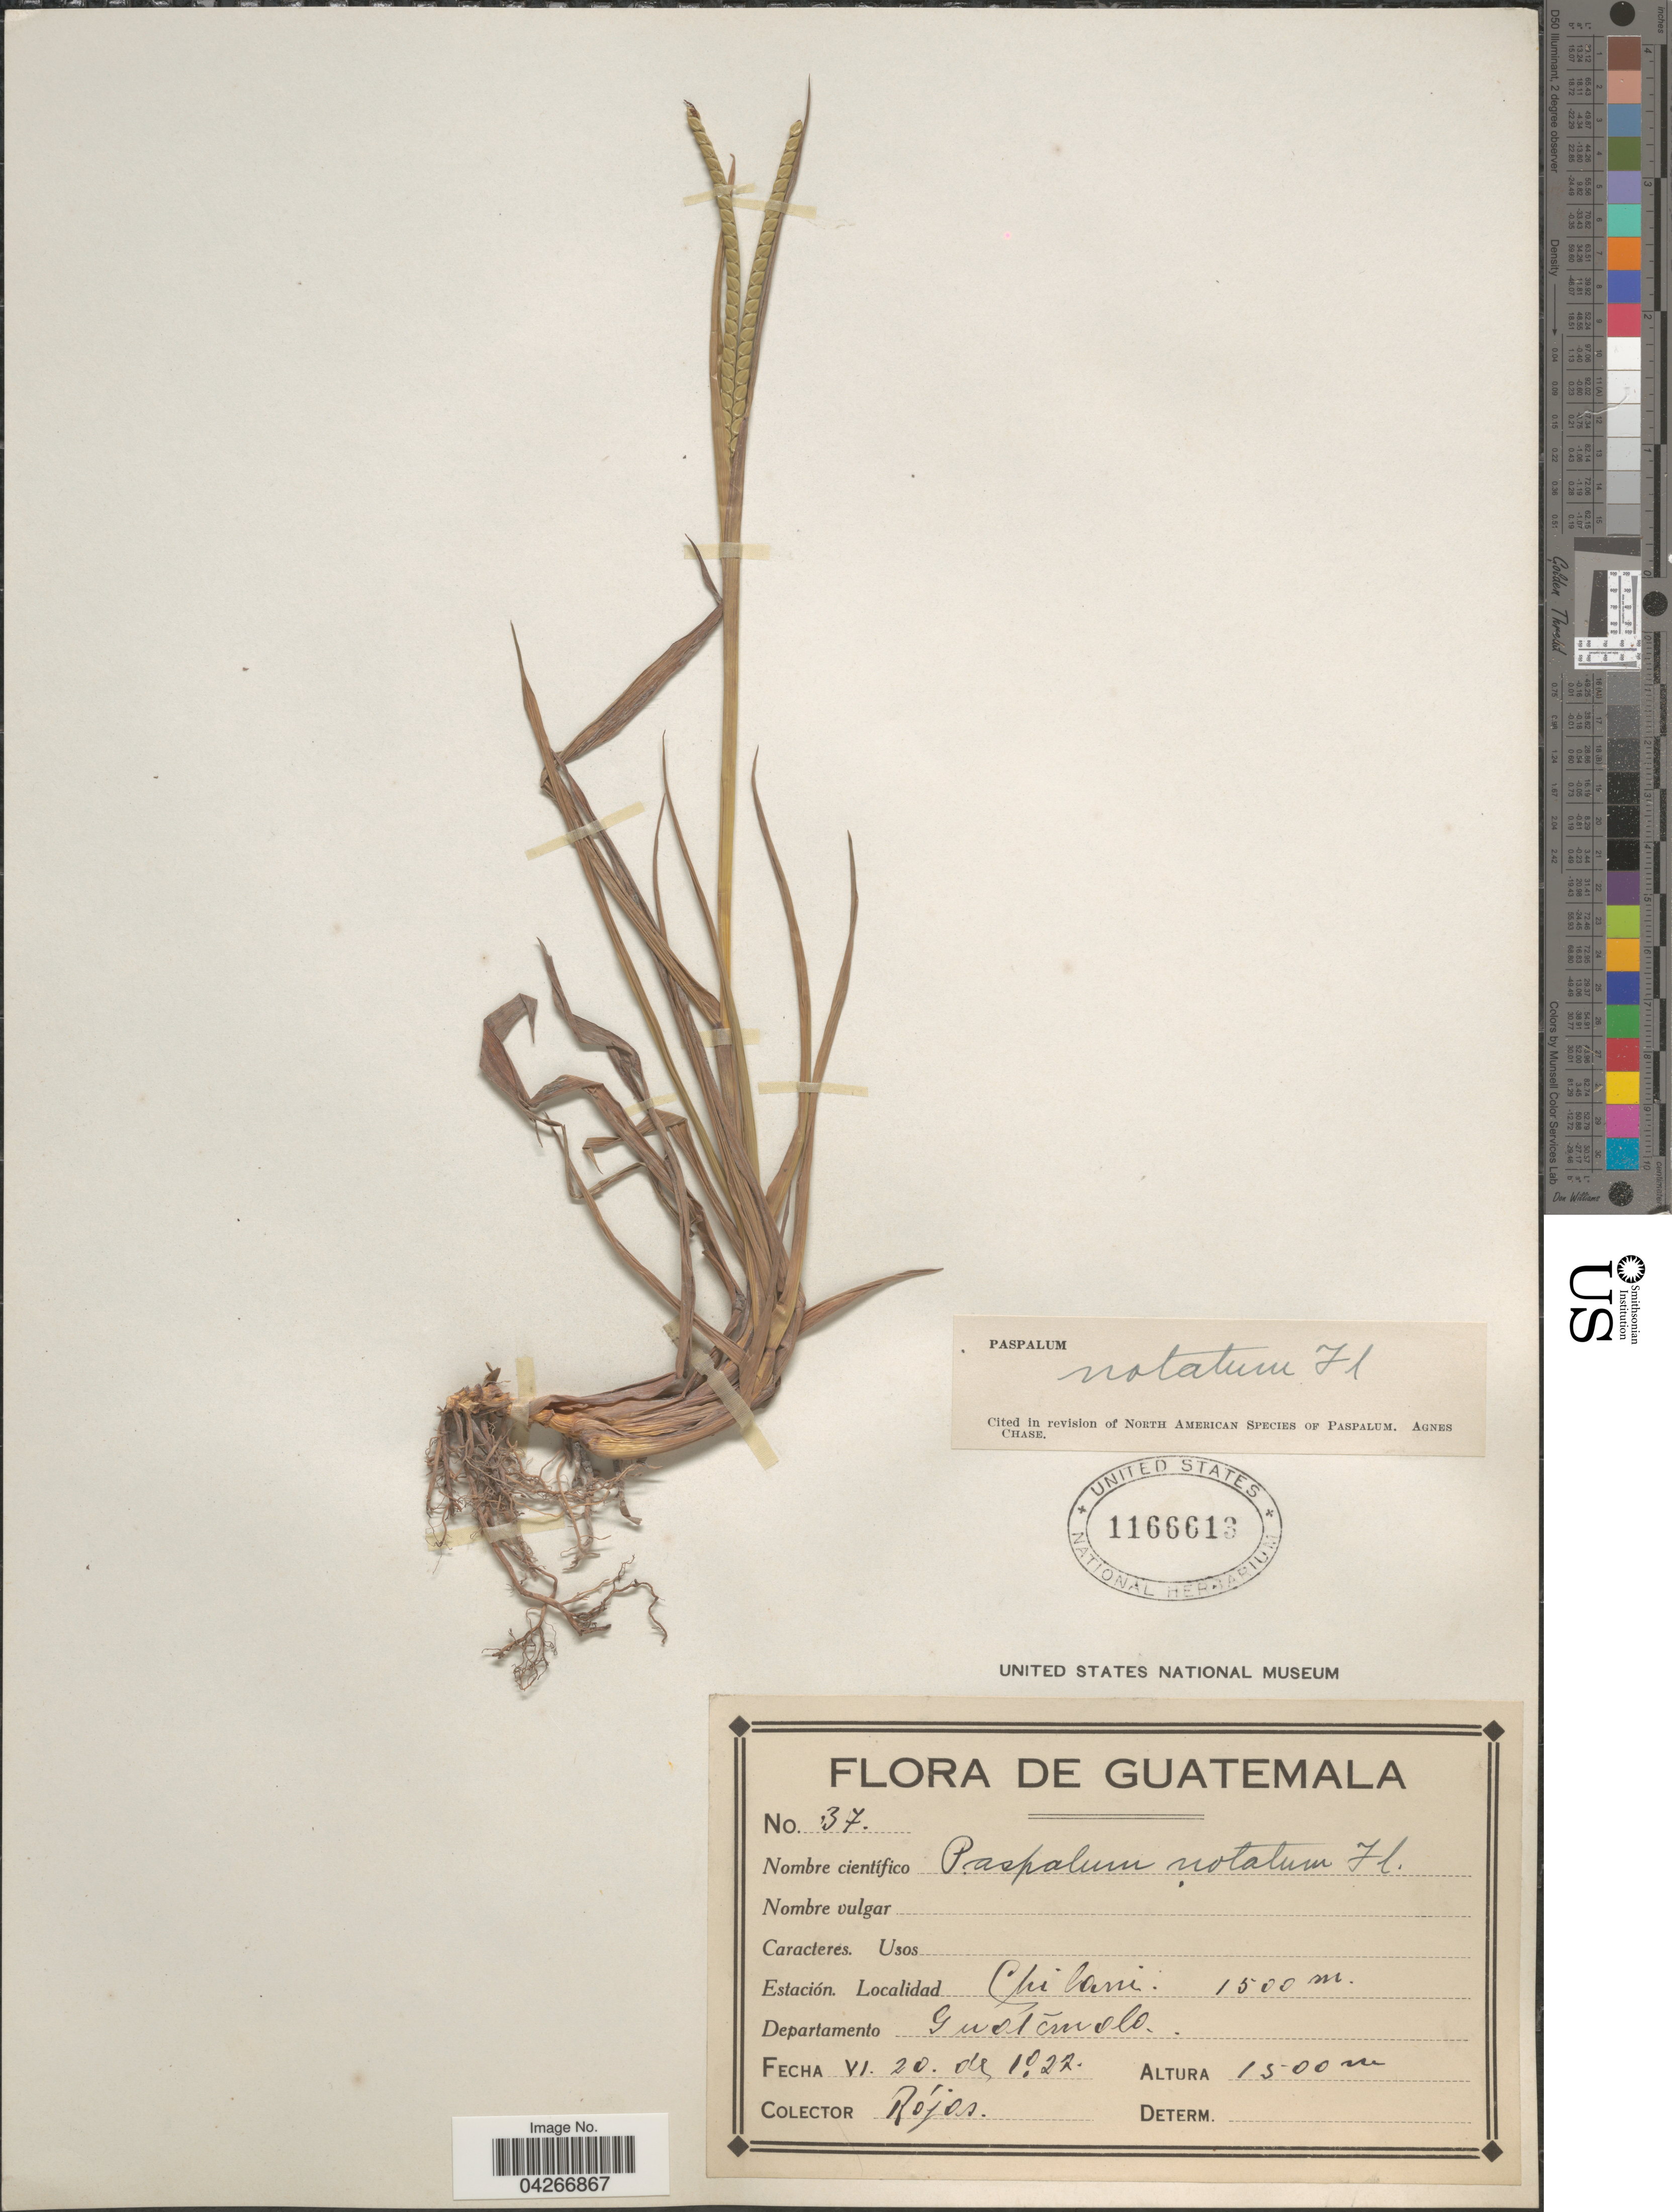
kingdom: Plantae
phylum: Tracheophyta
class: Liliopsida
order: Poales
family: Poaceae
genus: Paspalum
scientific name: Paspalum notatum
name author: Flüggé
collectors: Rojas, --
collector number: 37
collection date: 1922-12-20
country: Guatemala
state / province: Guatemala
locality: Chilani. Departamento Guatemala.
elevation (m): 1500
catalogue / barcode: US 1166613